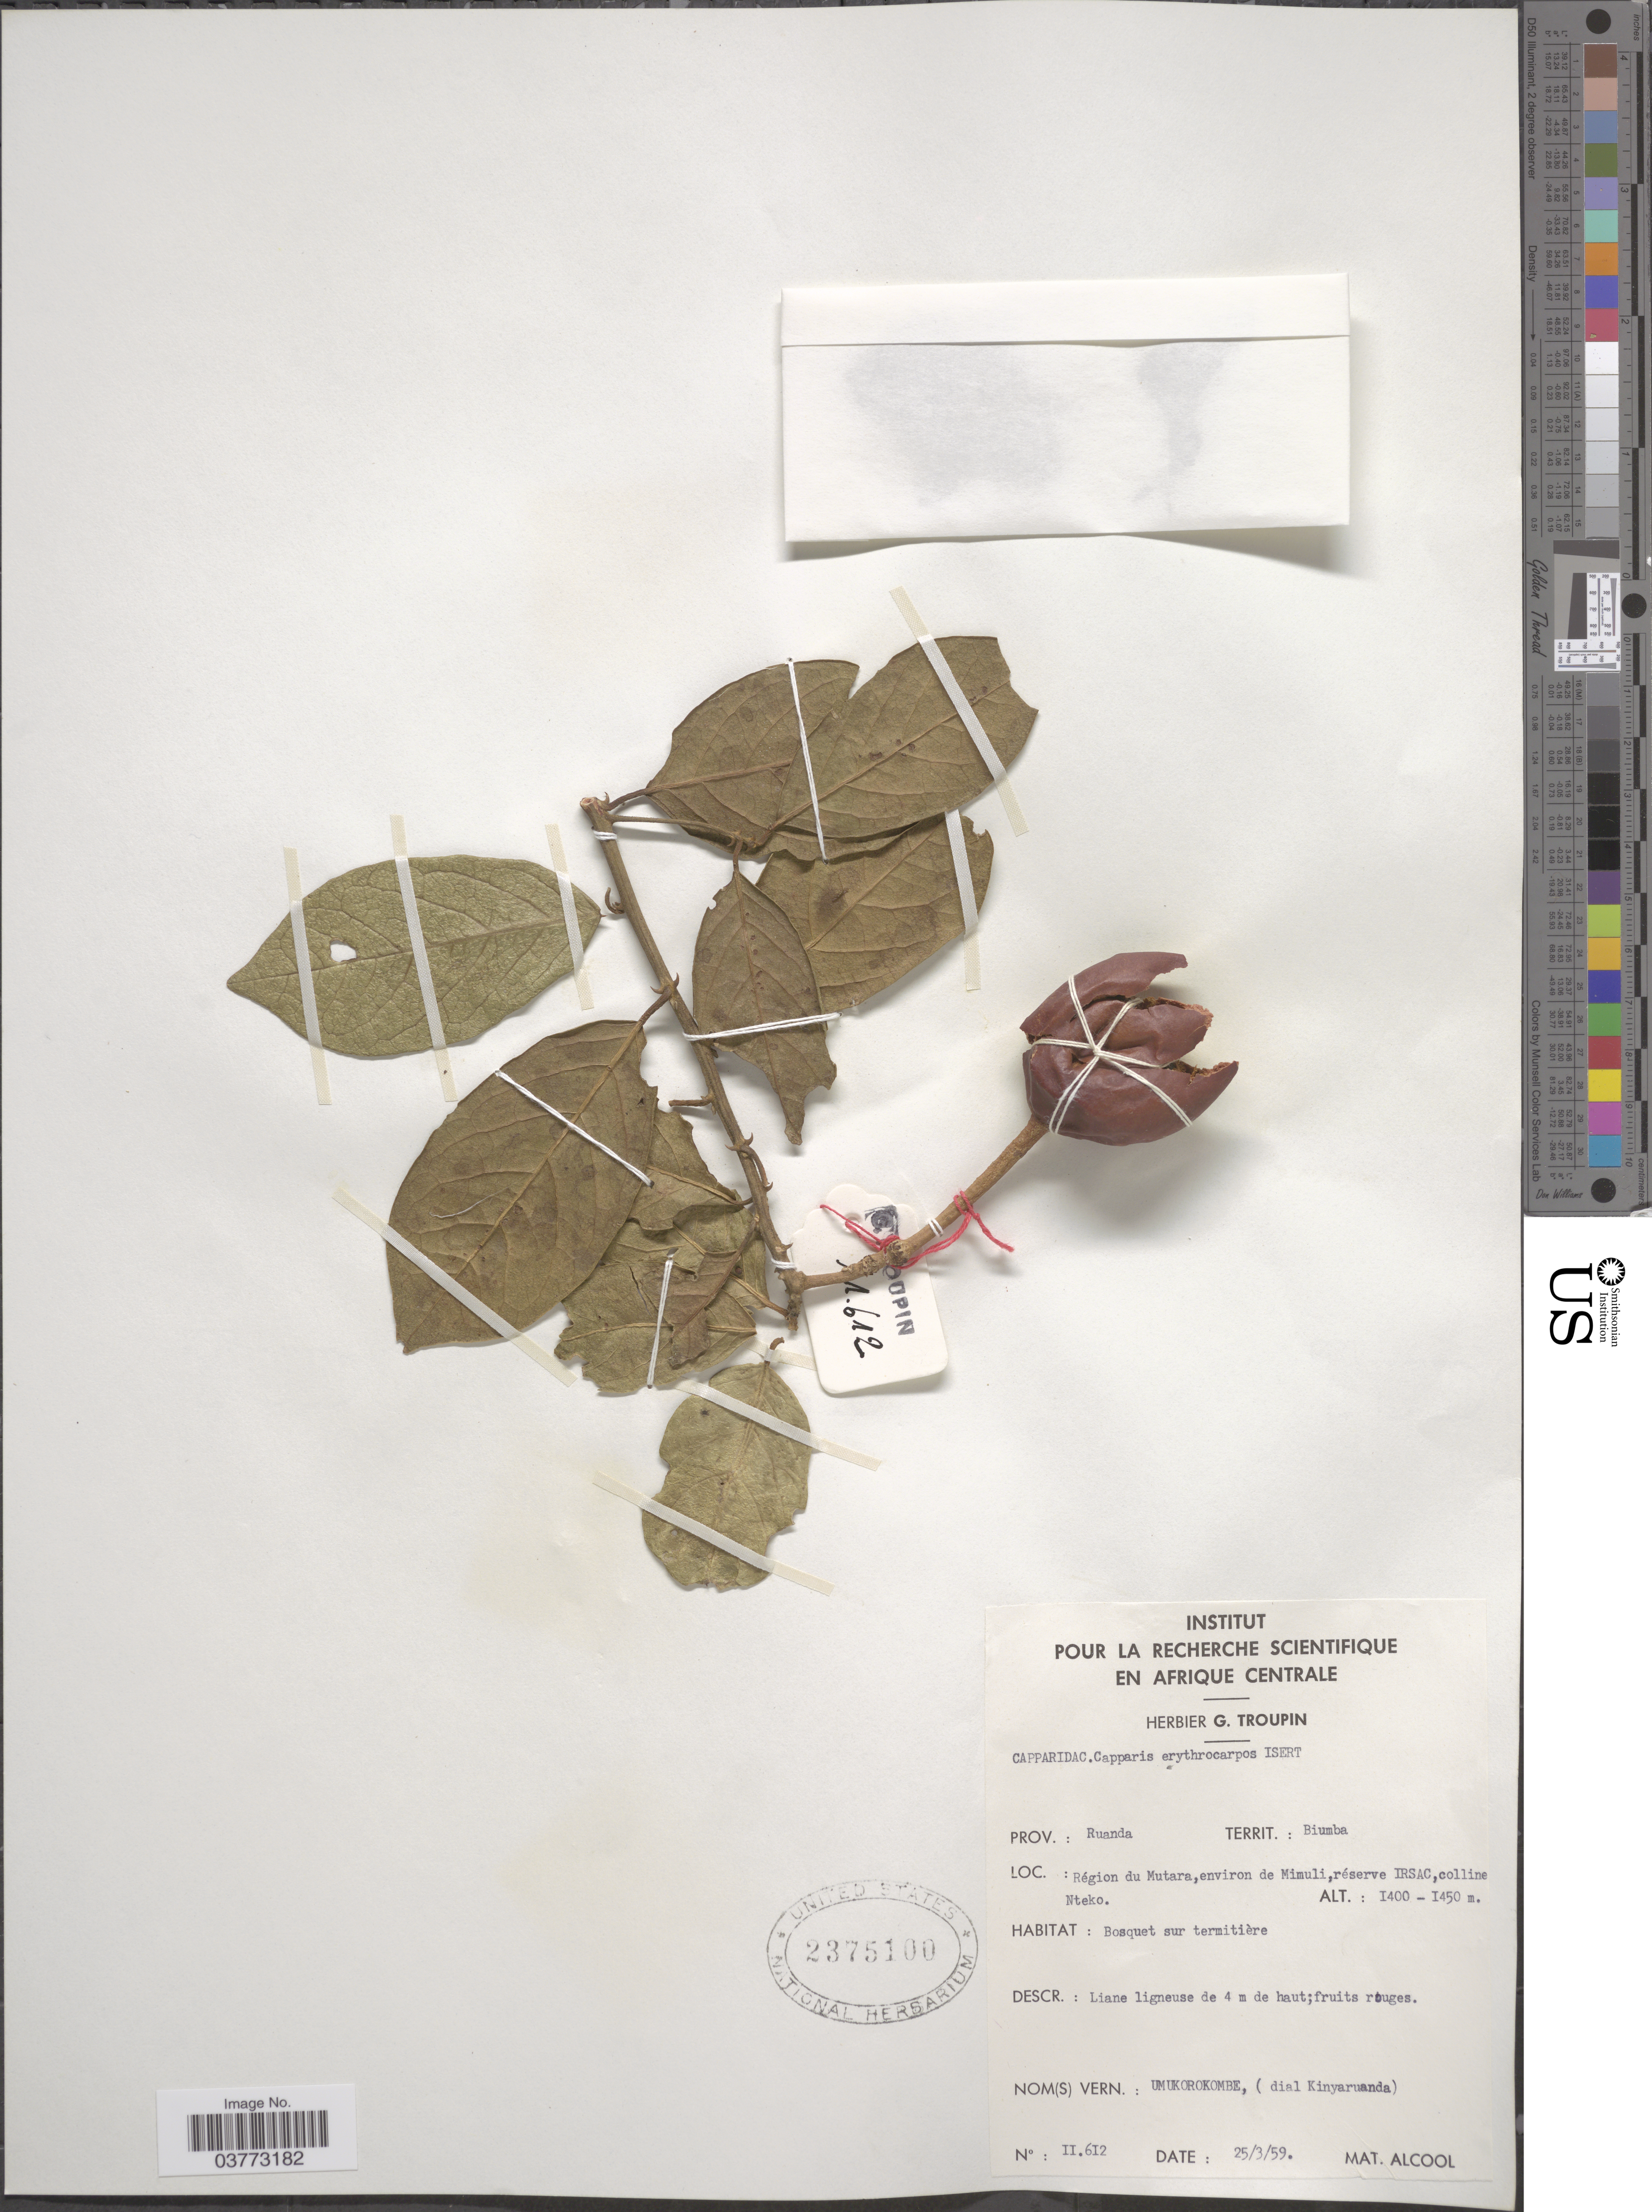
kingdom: Plantae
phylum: Tracheophyta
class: Magnoliopsida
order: Brassicales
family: Capparaceae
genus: Capparis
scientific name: Capparis erythrocarpos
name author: Isert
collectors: ex herb. G. Troupin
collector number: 11612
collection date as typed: Transcribed d/m/y: 25/3/59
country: Rwanda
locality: Territ.: Biumba. Région du Mutara, environ de Mimuli, réserve IRSAC, colline Nteko.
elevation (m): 1400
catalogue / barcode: US 2375100